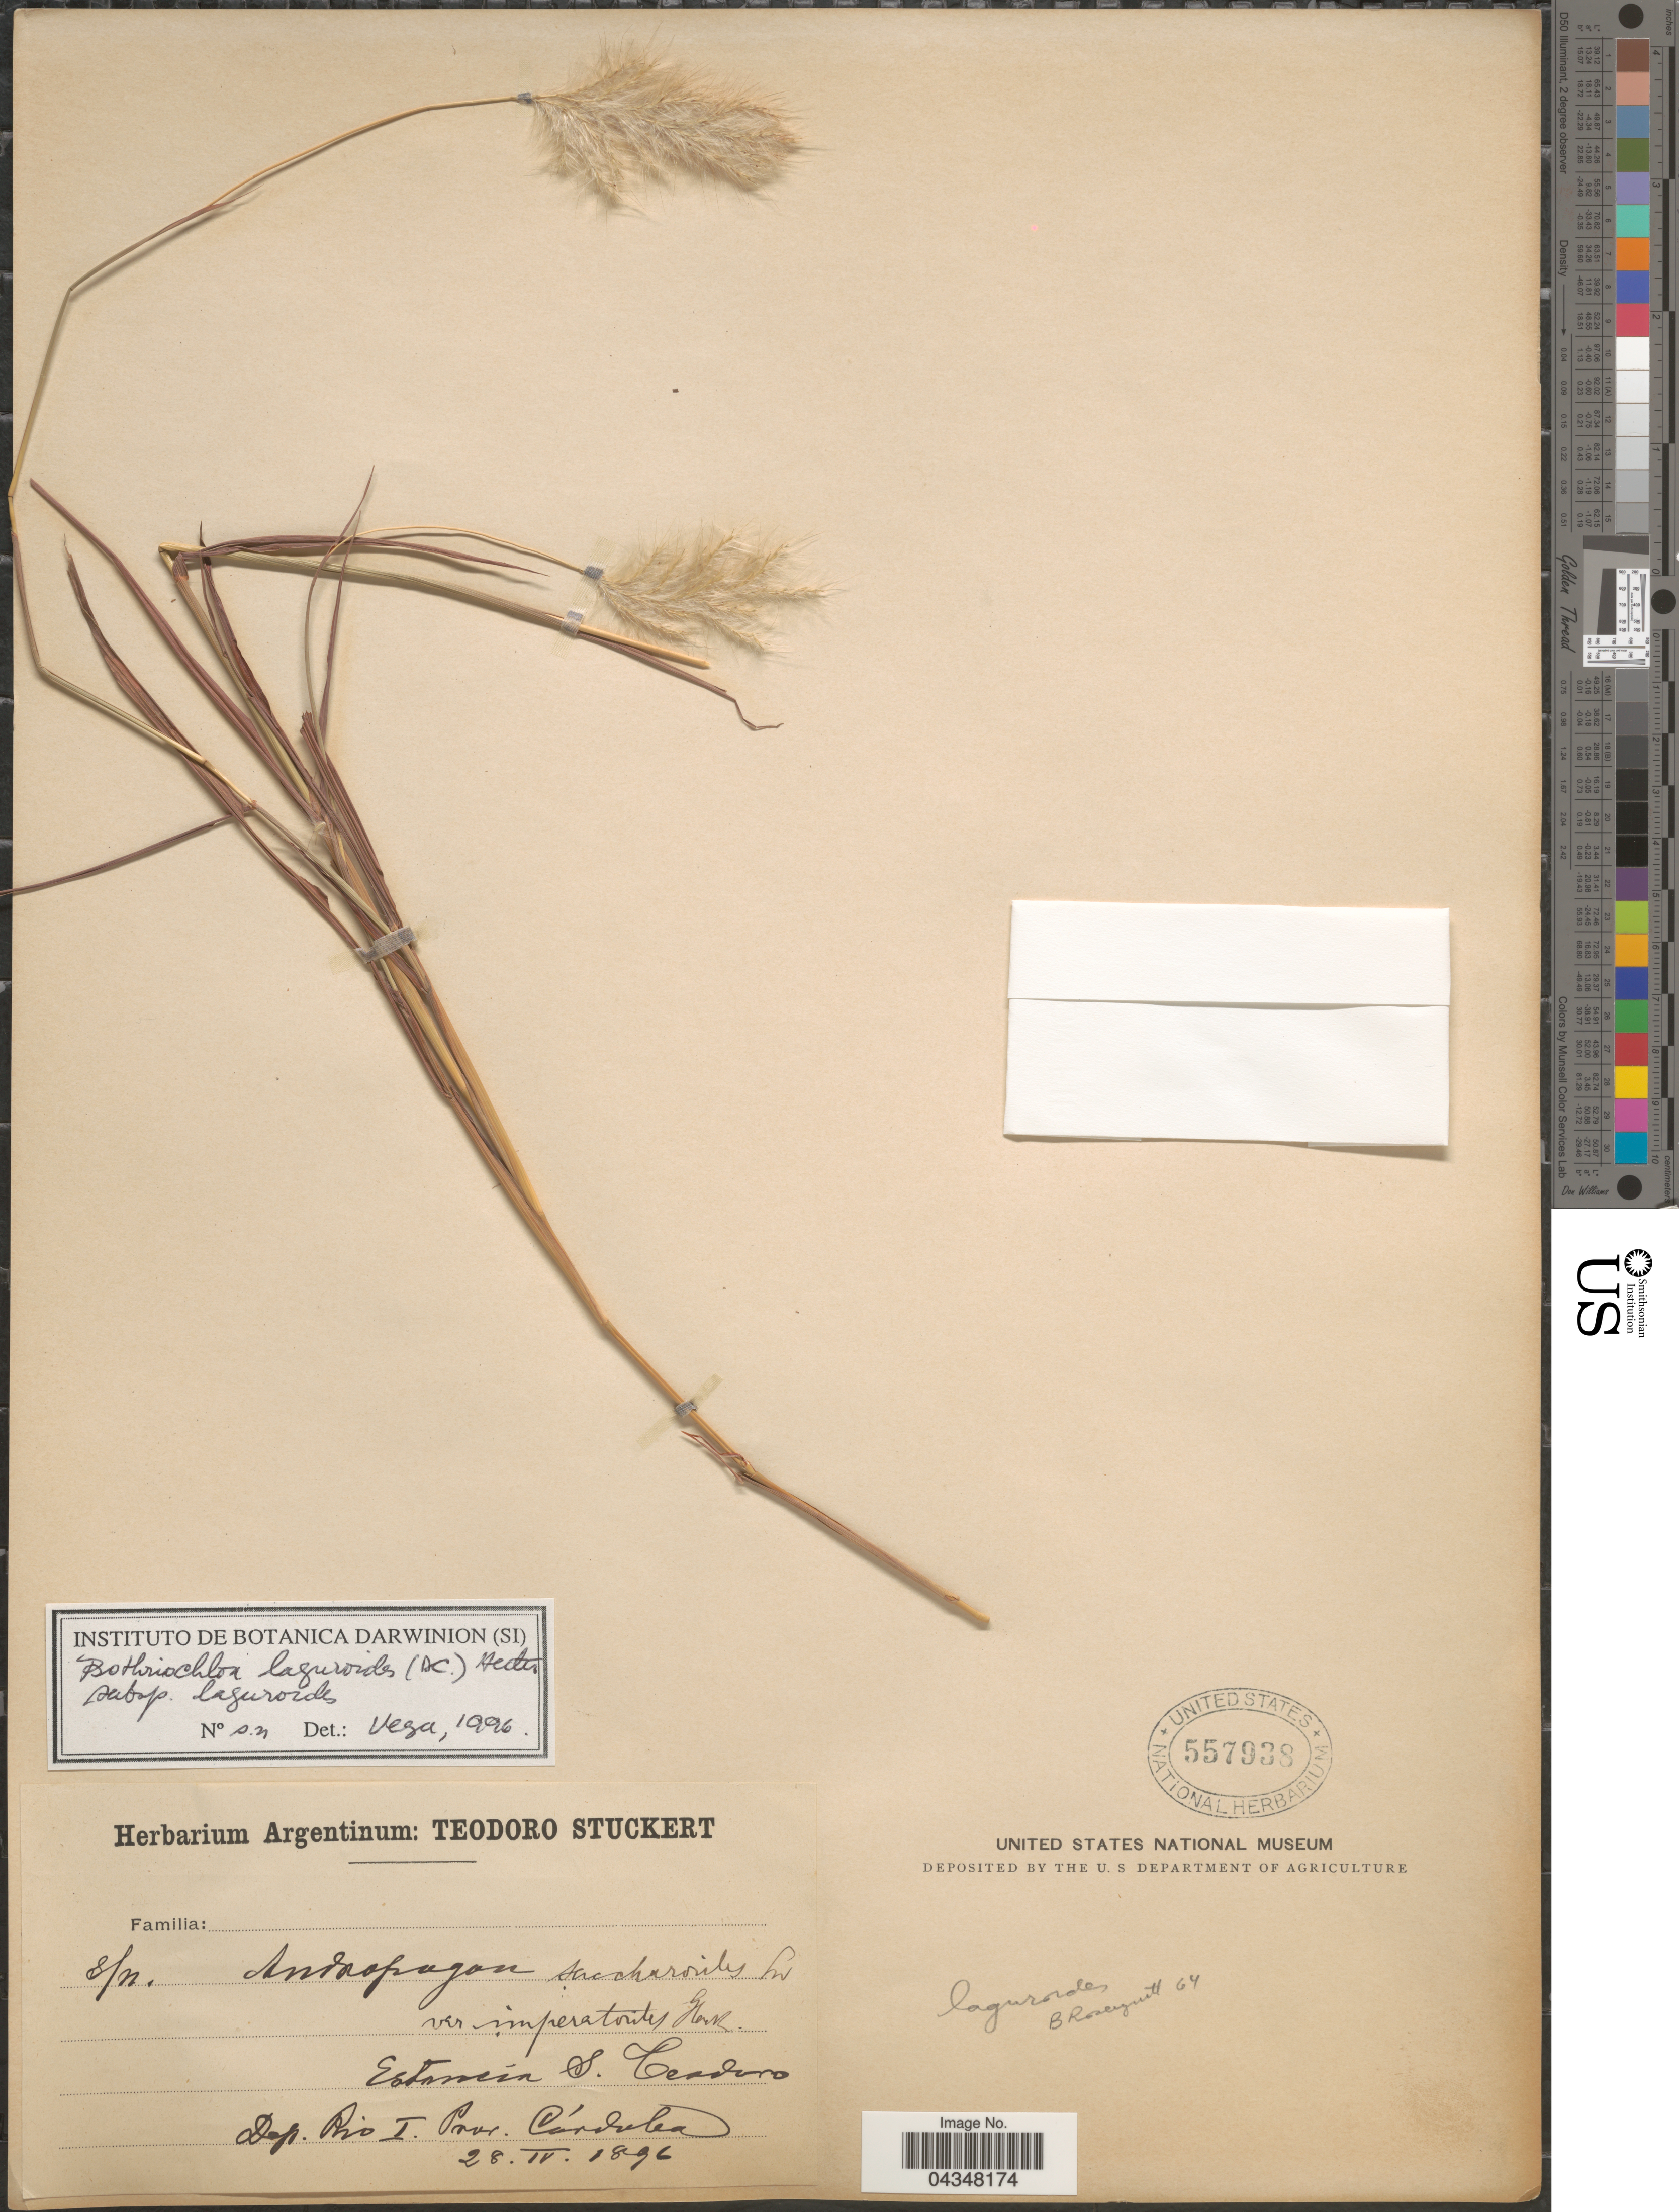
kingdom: Plantae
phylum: Tracheophyta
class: Liliopsida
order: Poales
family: Poaceae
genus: Bothriochloa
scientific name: Bothriochloa laguroides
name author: (DC.) Herter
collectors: T. Stuckert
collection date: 1896-04-28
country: Argentina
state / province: Cordoba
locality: Estandia S. Teadoro. Dep. Rio. I. Prov. Córdoba.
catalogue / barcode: US 557938